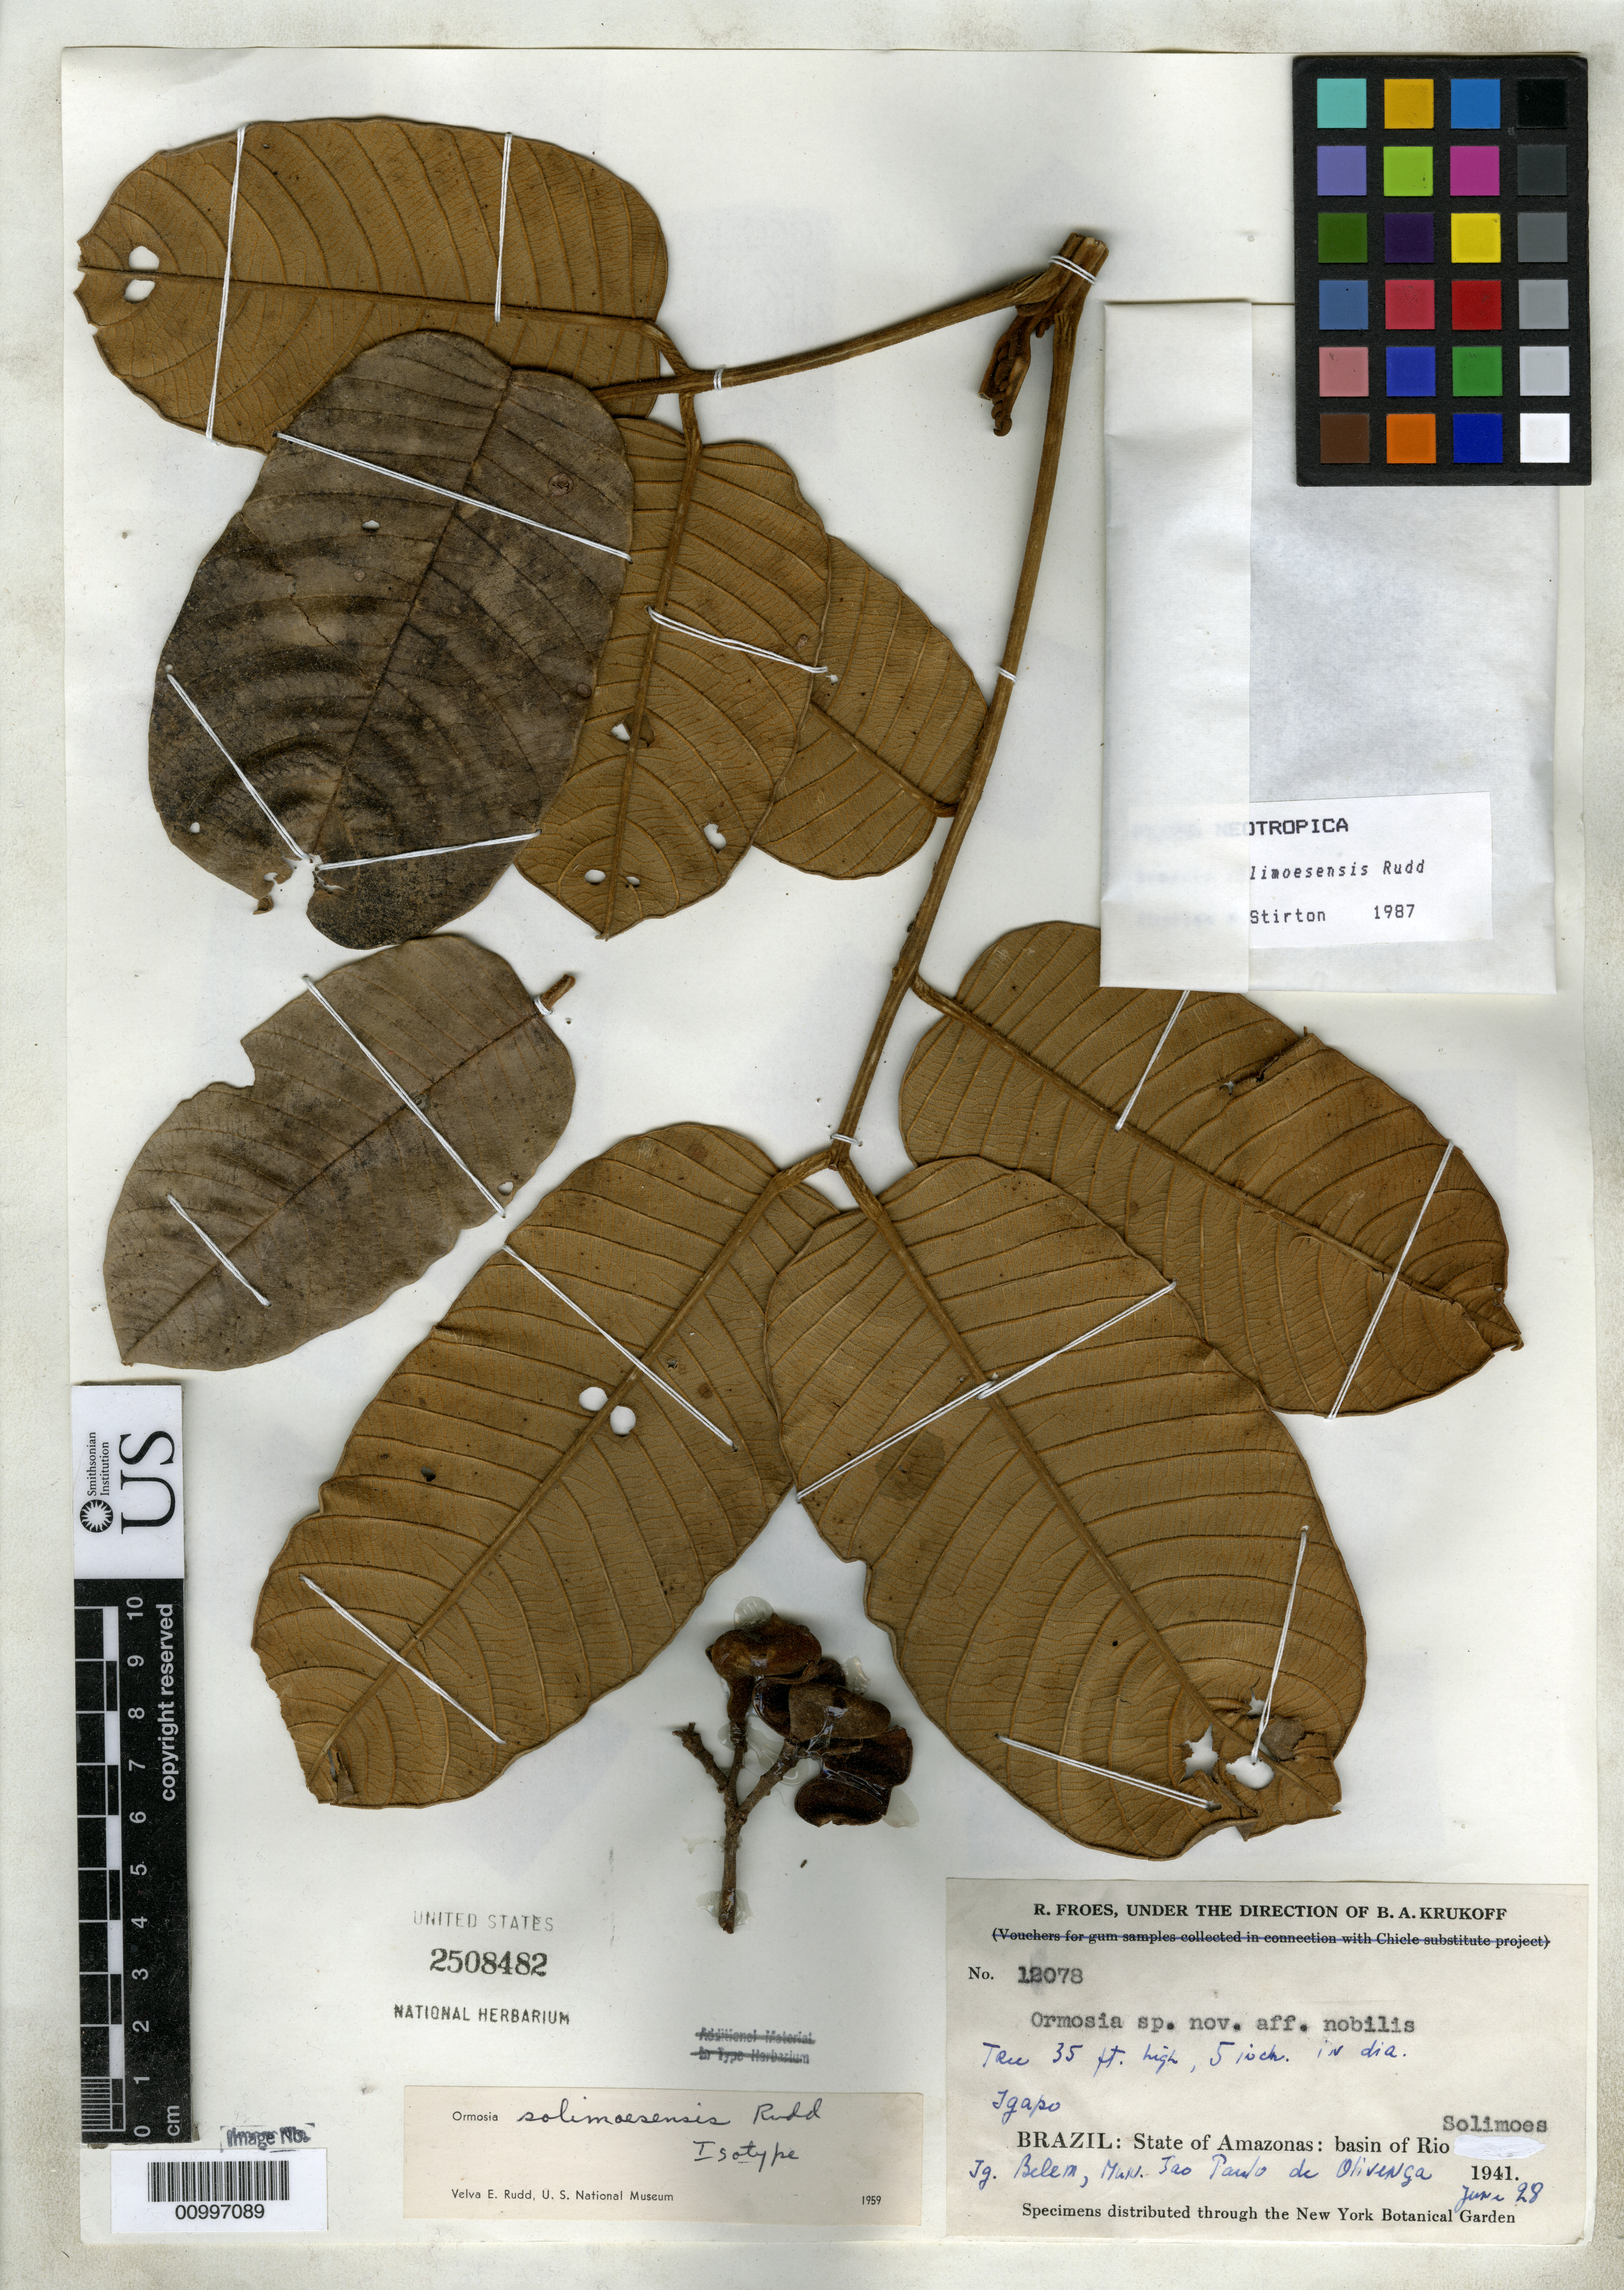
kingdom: Plantae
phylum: Tracheophyta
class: Magnoliopsida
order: Fabales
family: Fabaceae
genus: Ormosia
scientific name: Ormosia solimoesensis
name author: Rudd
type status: Isotype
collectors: R. L. Fróes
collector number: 12078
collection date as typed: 28 Jun 1941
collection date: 1941-06-28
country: Brazil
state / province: Amazonas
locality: Basin of Rio Solimoes. Ig. Belem, Mun. Sao Paulo de Olivenca.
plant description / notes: Collection number may be that of B.A. Krukoff as Froes was collecting under his direction.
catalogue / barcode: US 2508482